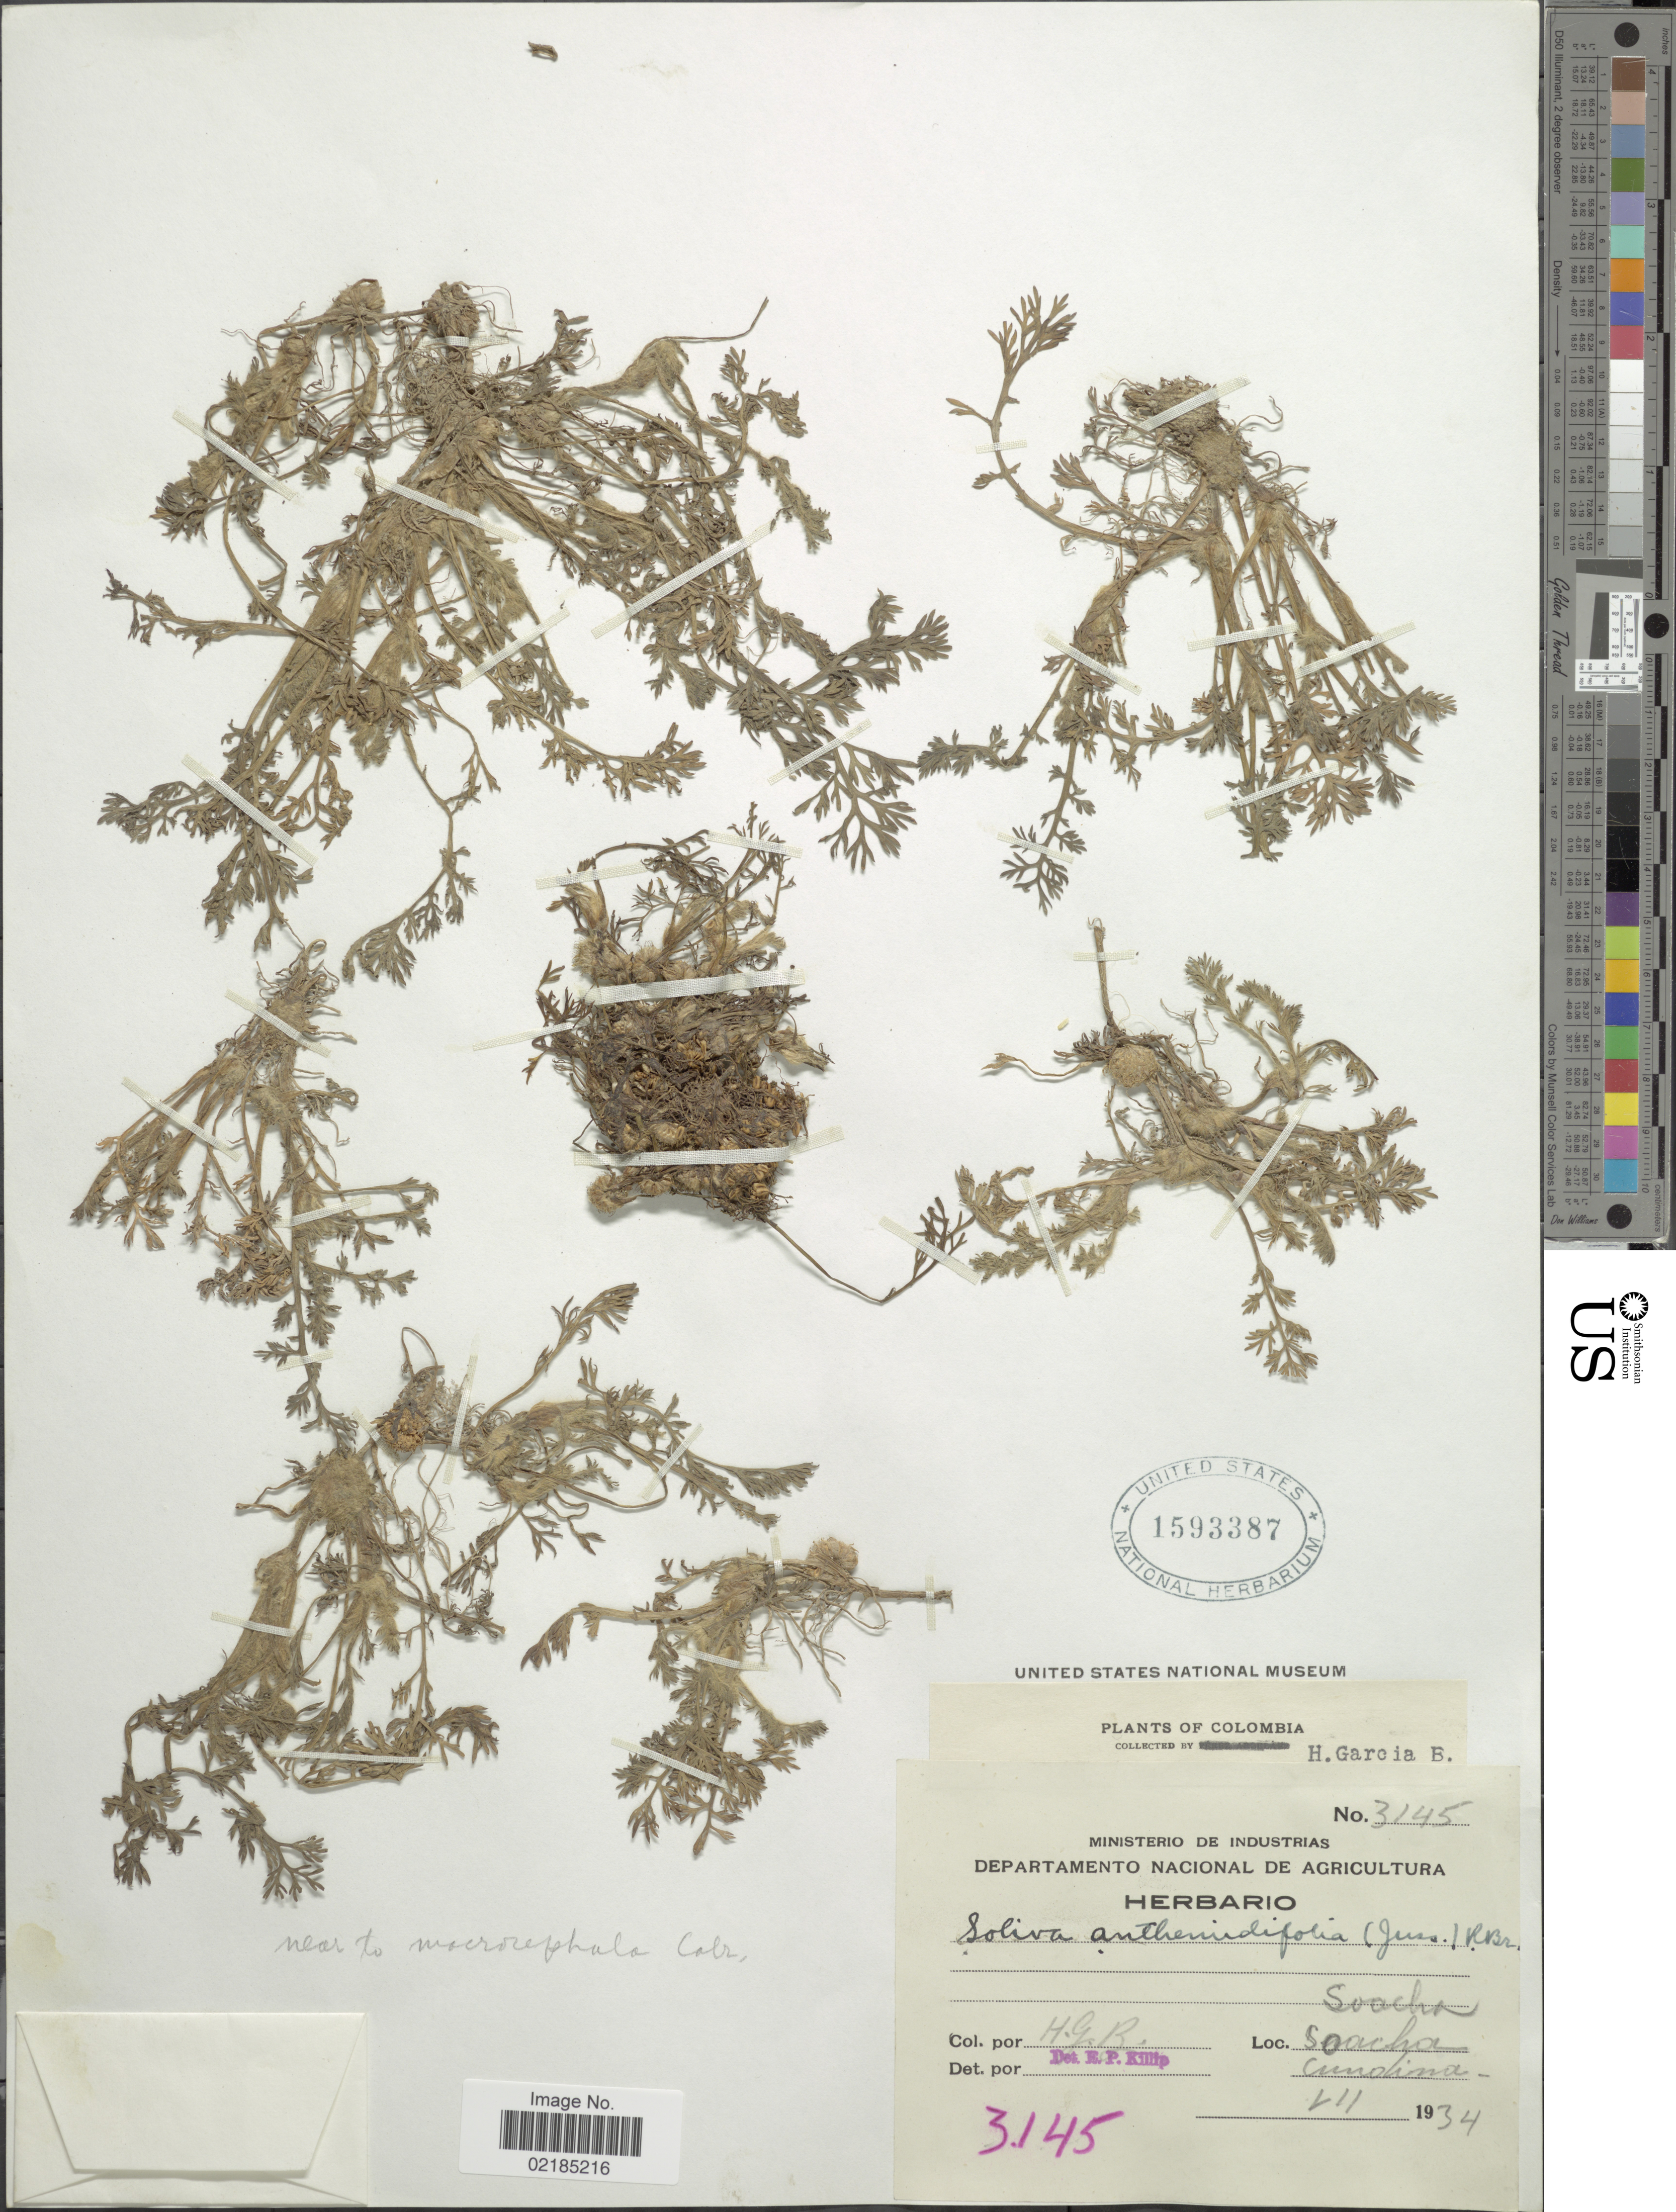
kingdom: Plantae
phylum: Tracheophyta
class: Magnoliopsida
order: Asterales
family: Asteraceae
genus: Soliva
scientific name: Soliva macrocephala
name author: Cabrera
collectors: H. G. B.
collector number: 3145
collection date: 1934-07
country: Colombia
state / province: Cundinamarca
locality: Soacha, Cundina.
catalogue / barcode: US 1593387